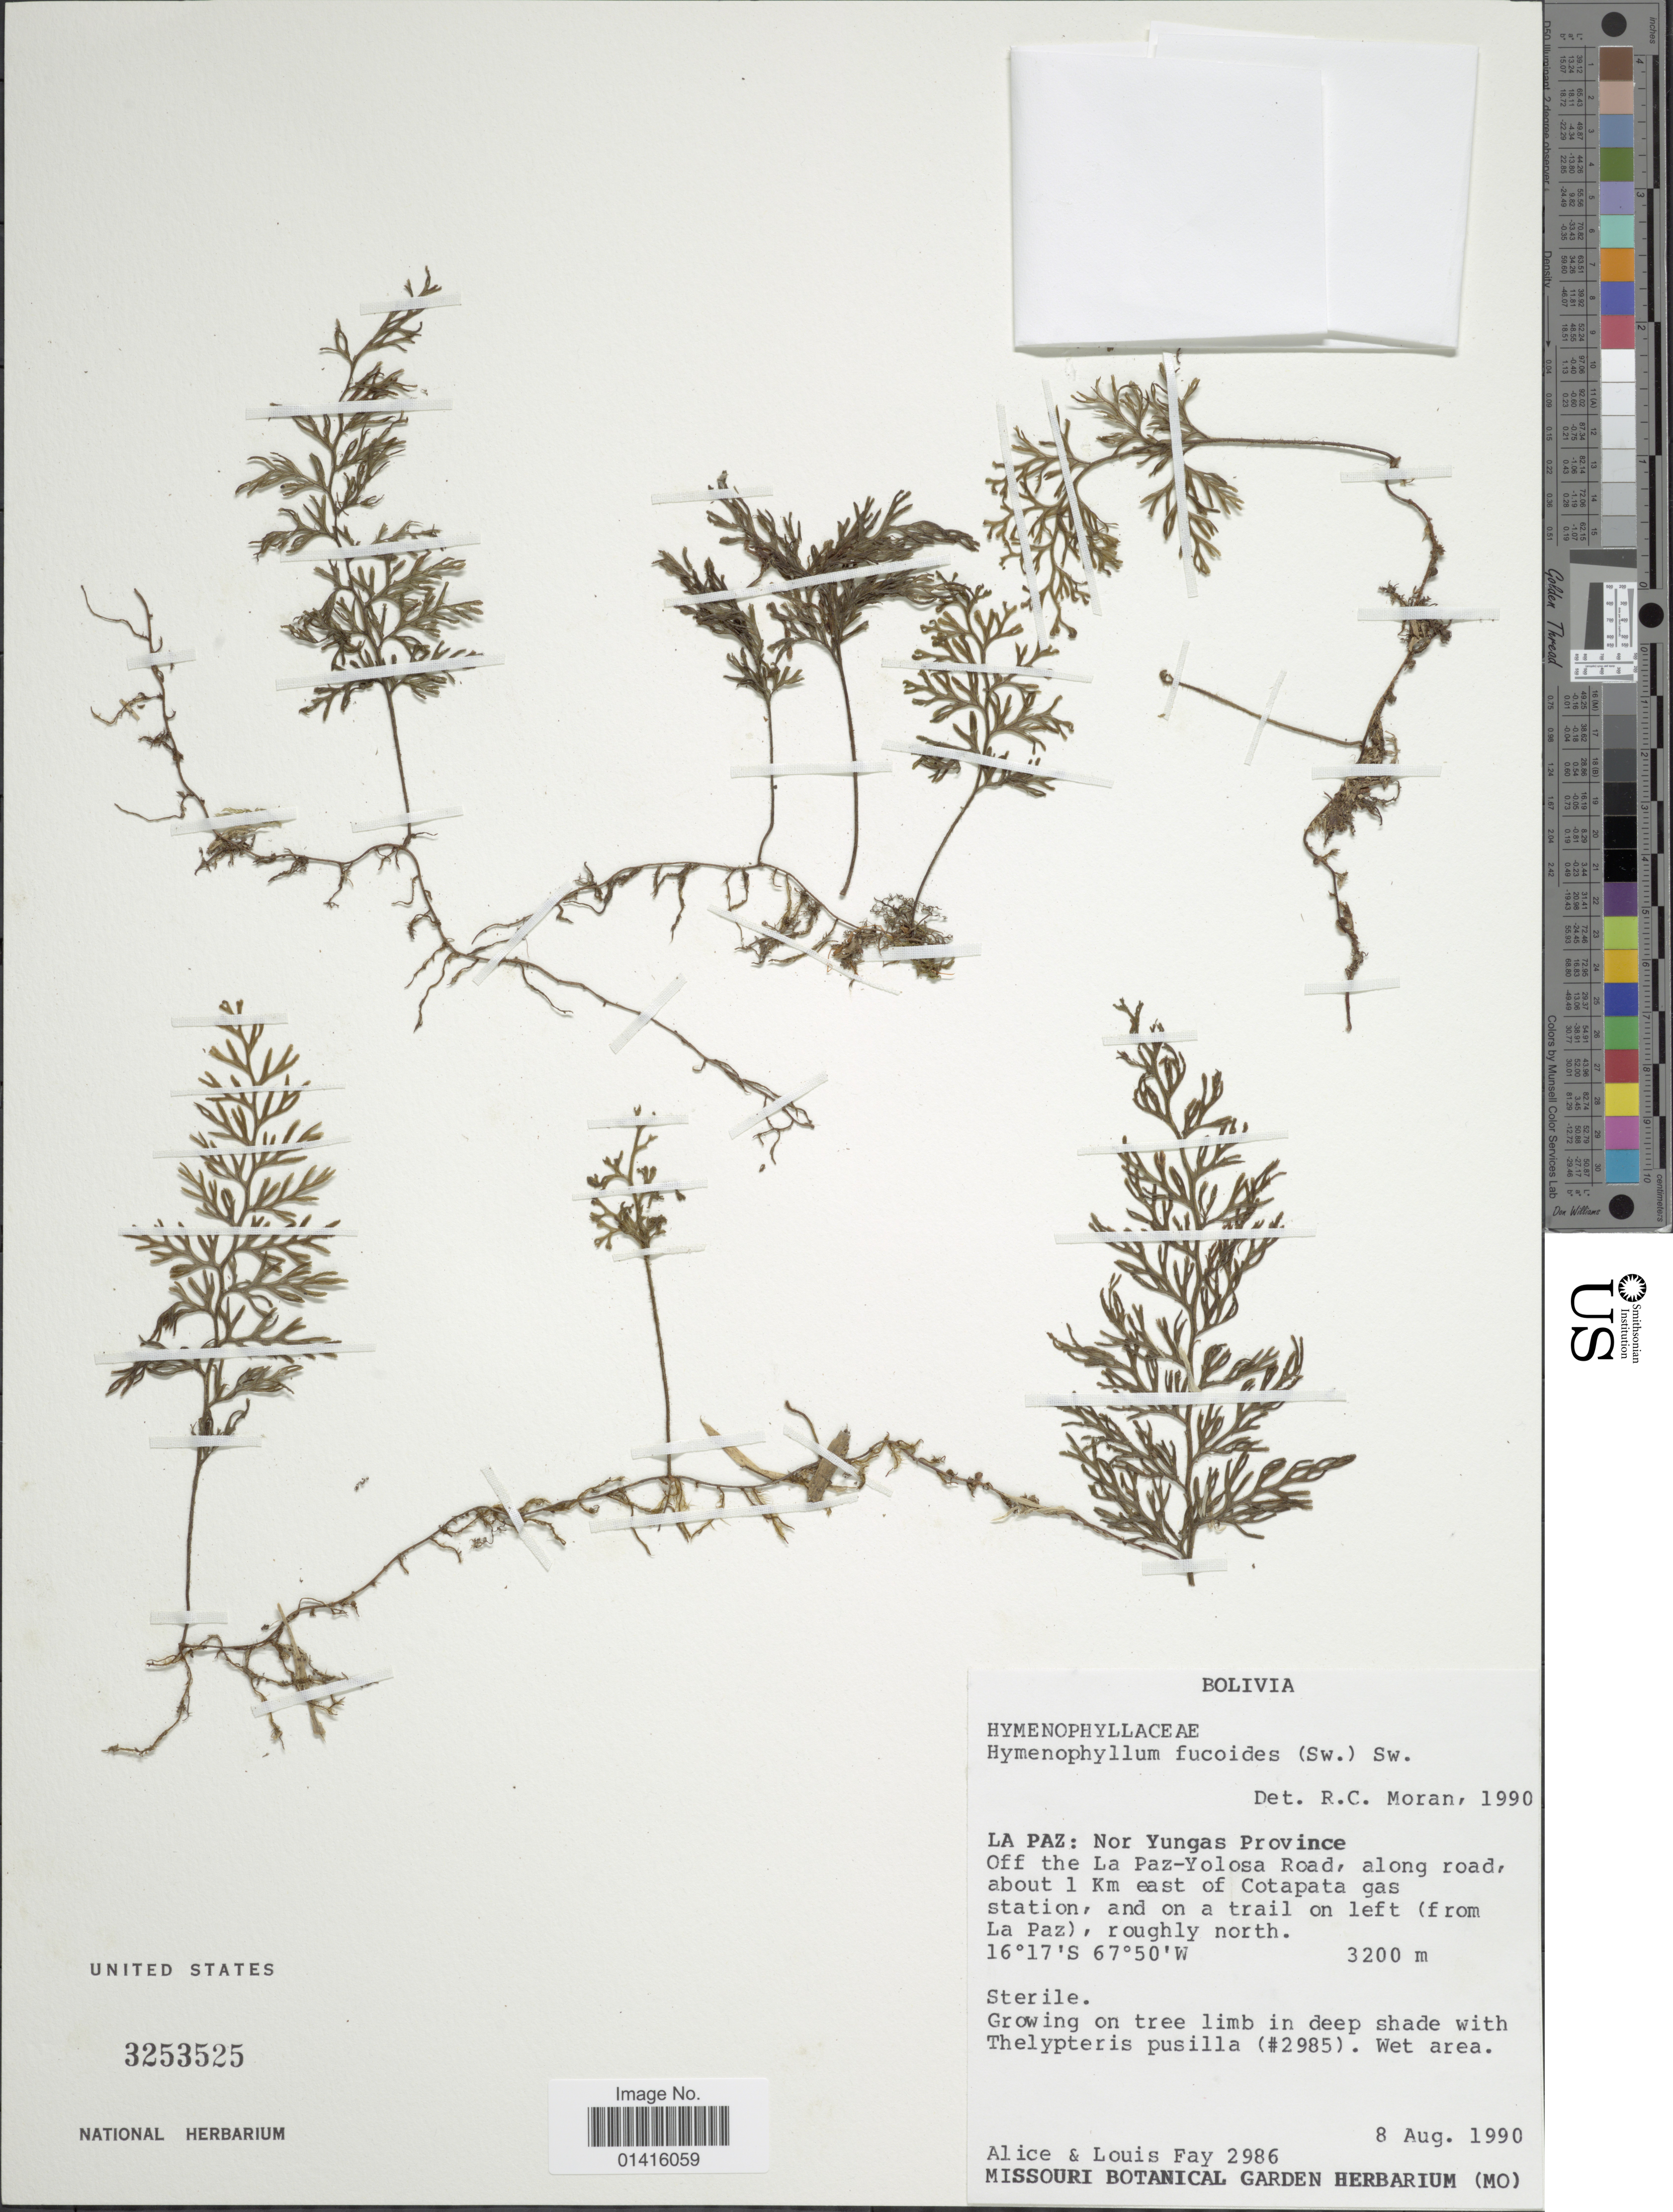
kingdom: Plantae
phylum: Tracheophyta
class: Polypodiopsida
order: Hymenophyllales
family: Hymenophyllaceae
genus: Hymenophyllum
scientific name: Hymenophyllum fucoides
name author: (Sw.) Sw.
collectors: A. Fay & L. Fay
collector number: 2986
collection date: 1990-08-08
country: Bolivia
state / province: La Paz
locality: La Paz: Nor Yungas Province Off the La Paz-Yolosa Road, along road, about 1km east of Cotapata gas station, and on a trail on left(from La paz), roughly north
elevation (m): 3200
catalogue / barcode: US 3253525